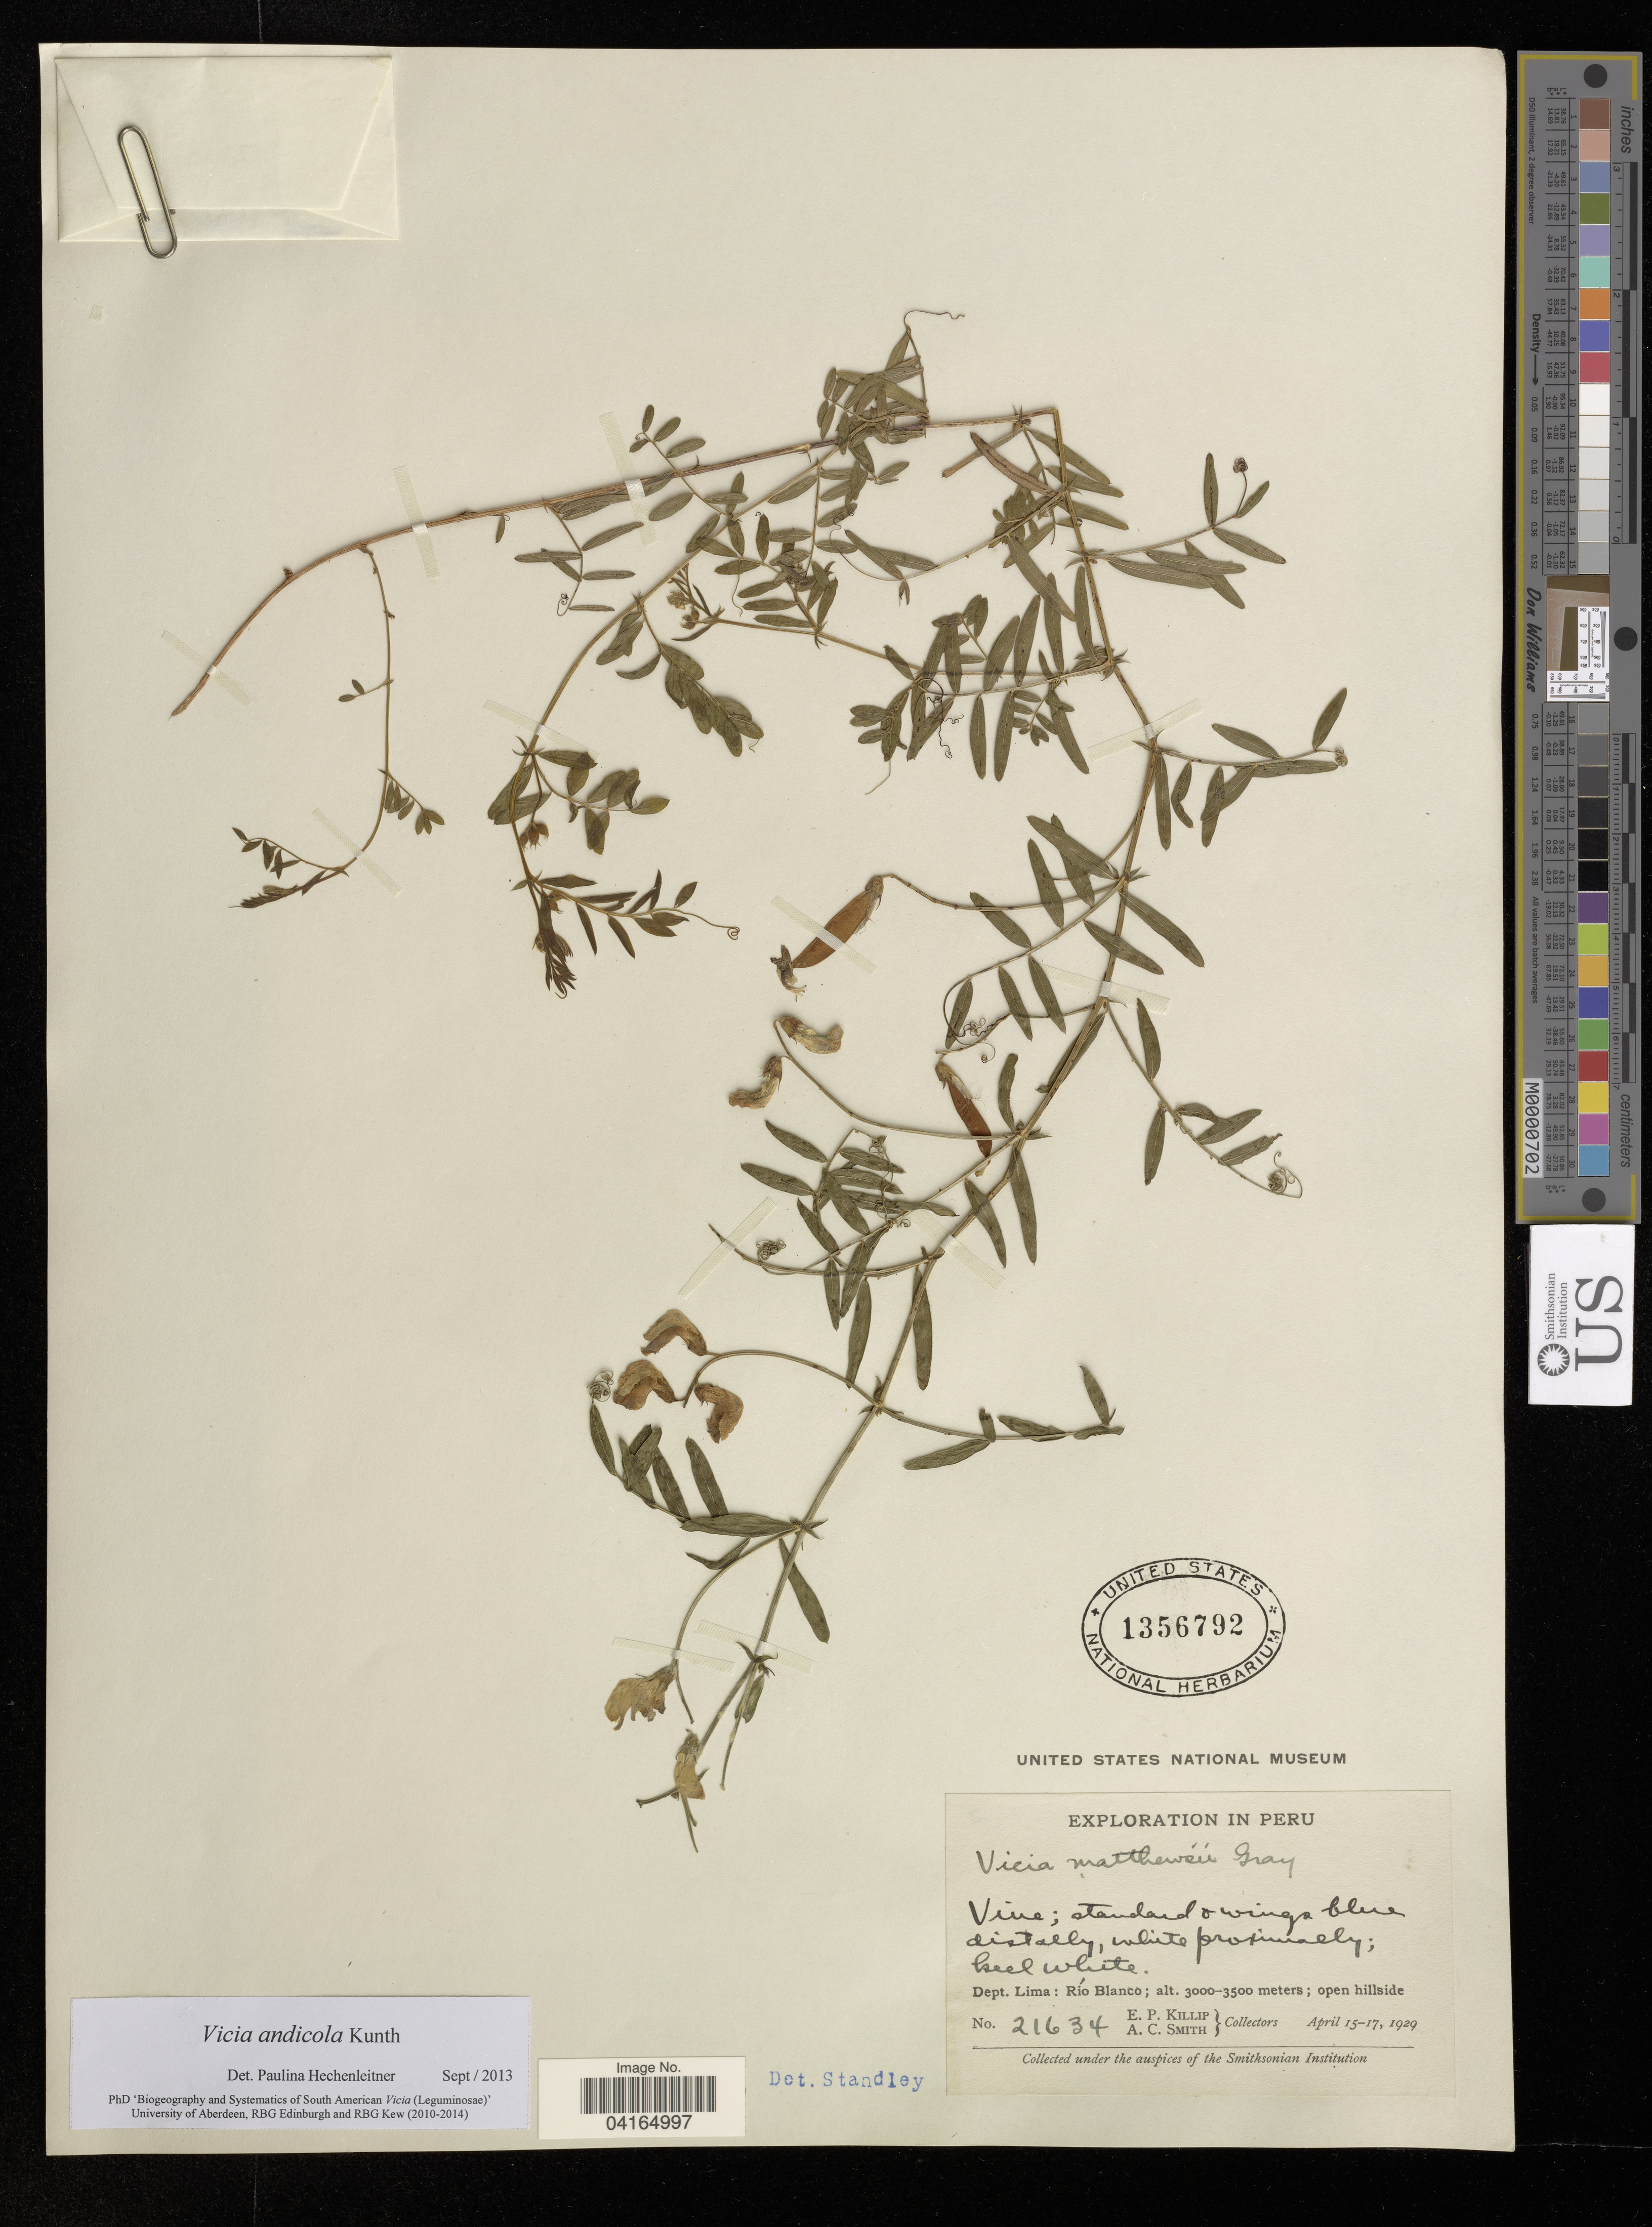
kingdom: Plantae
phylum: Tracheophyta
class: Magnoliopsida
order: Fabales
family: Fabaceae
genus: Vicia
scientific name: Vicia andicola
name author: Kunth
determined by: Hechenleitner, Paulina, RBG Edinburgh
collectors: E. P. Killip & A. C. Smith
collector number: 21634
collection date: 1929-04-15/1929-04-17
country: Peru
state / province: Lima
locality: Dept. Lima: Río Blanco.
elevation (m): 3000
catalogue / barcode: US 1356792